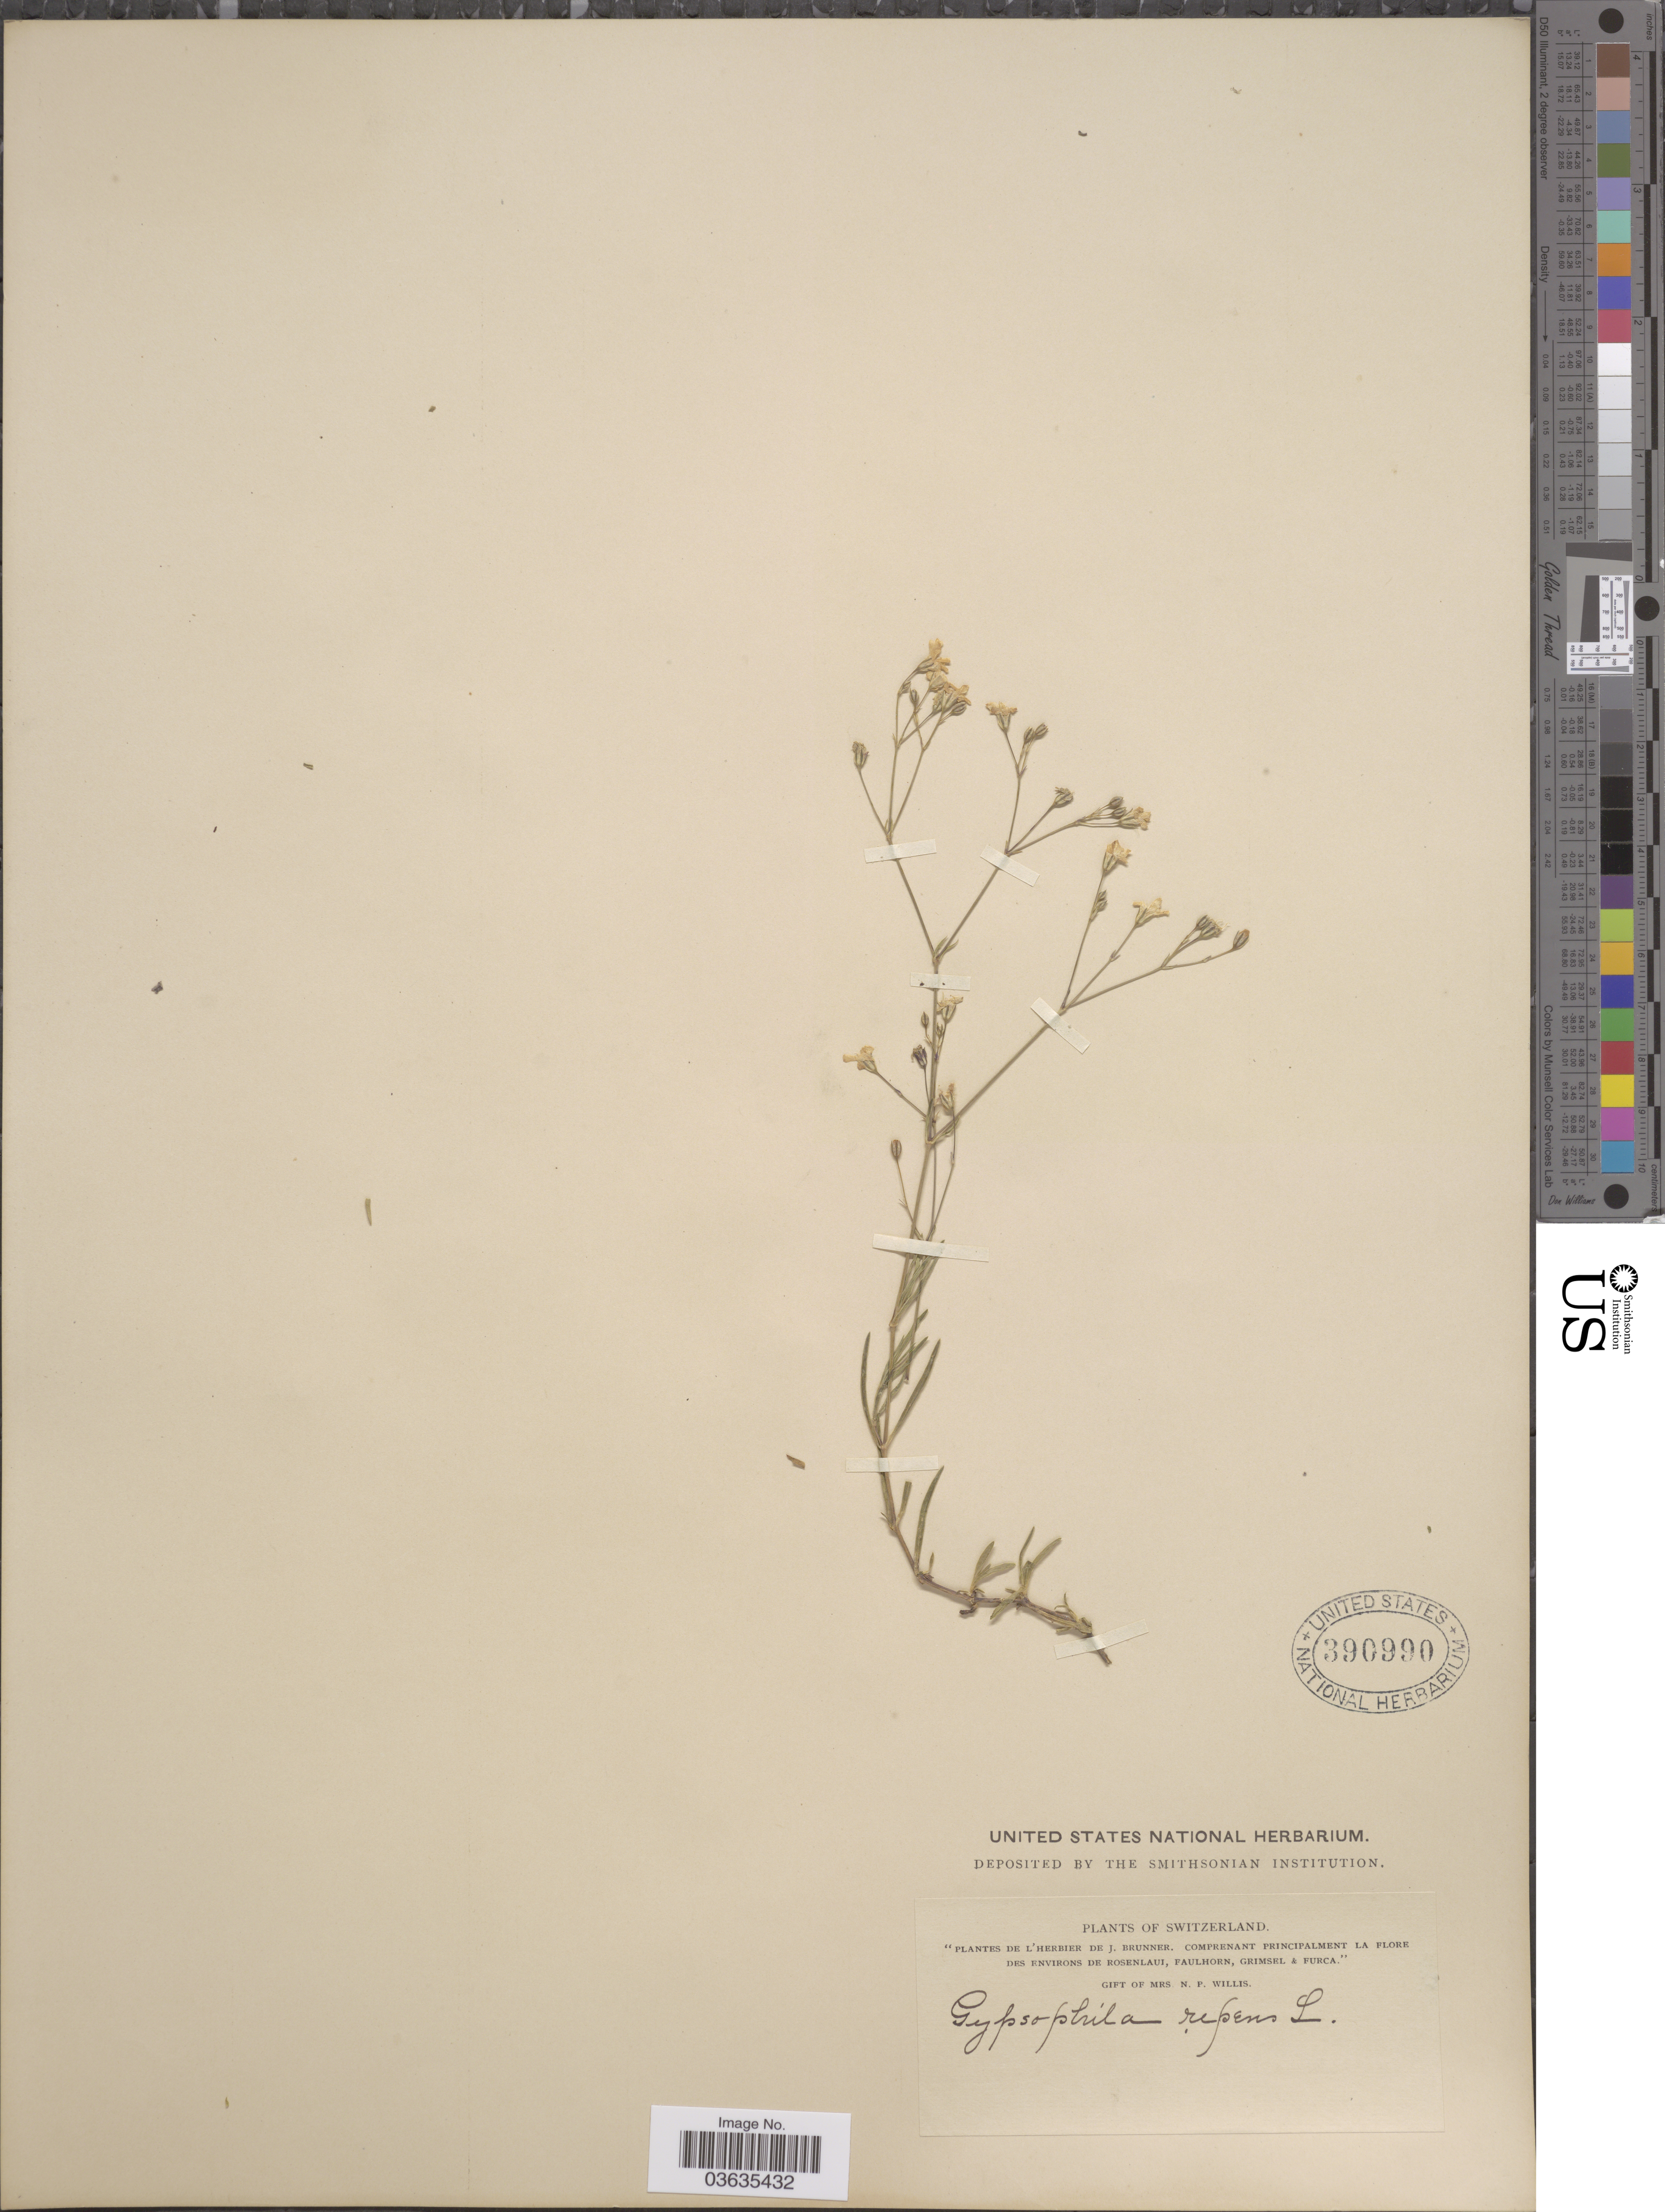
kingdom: Plantae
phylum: Tracheophyta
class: Magnoliopsida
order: Caryophyllales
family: Caryophyllaceae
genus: Gypsophila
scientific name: Gypsophila repens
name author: L.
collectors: ex herb. J. Brunner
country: Switzerland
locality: Environs de Rosenlaui, Faulhorn, Grimsel & Furca.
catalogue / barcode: US 390990